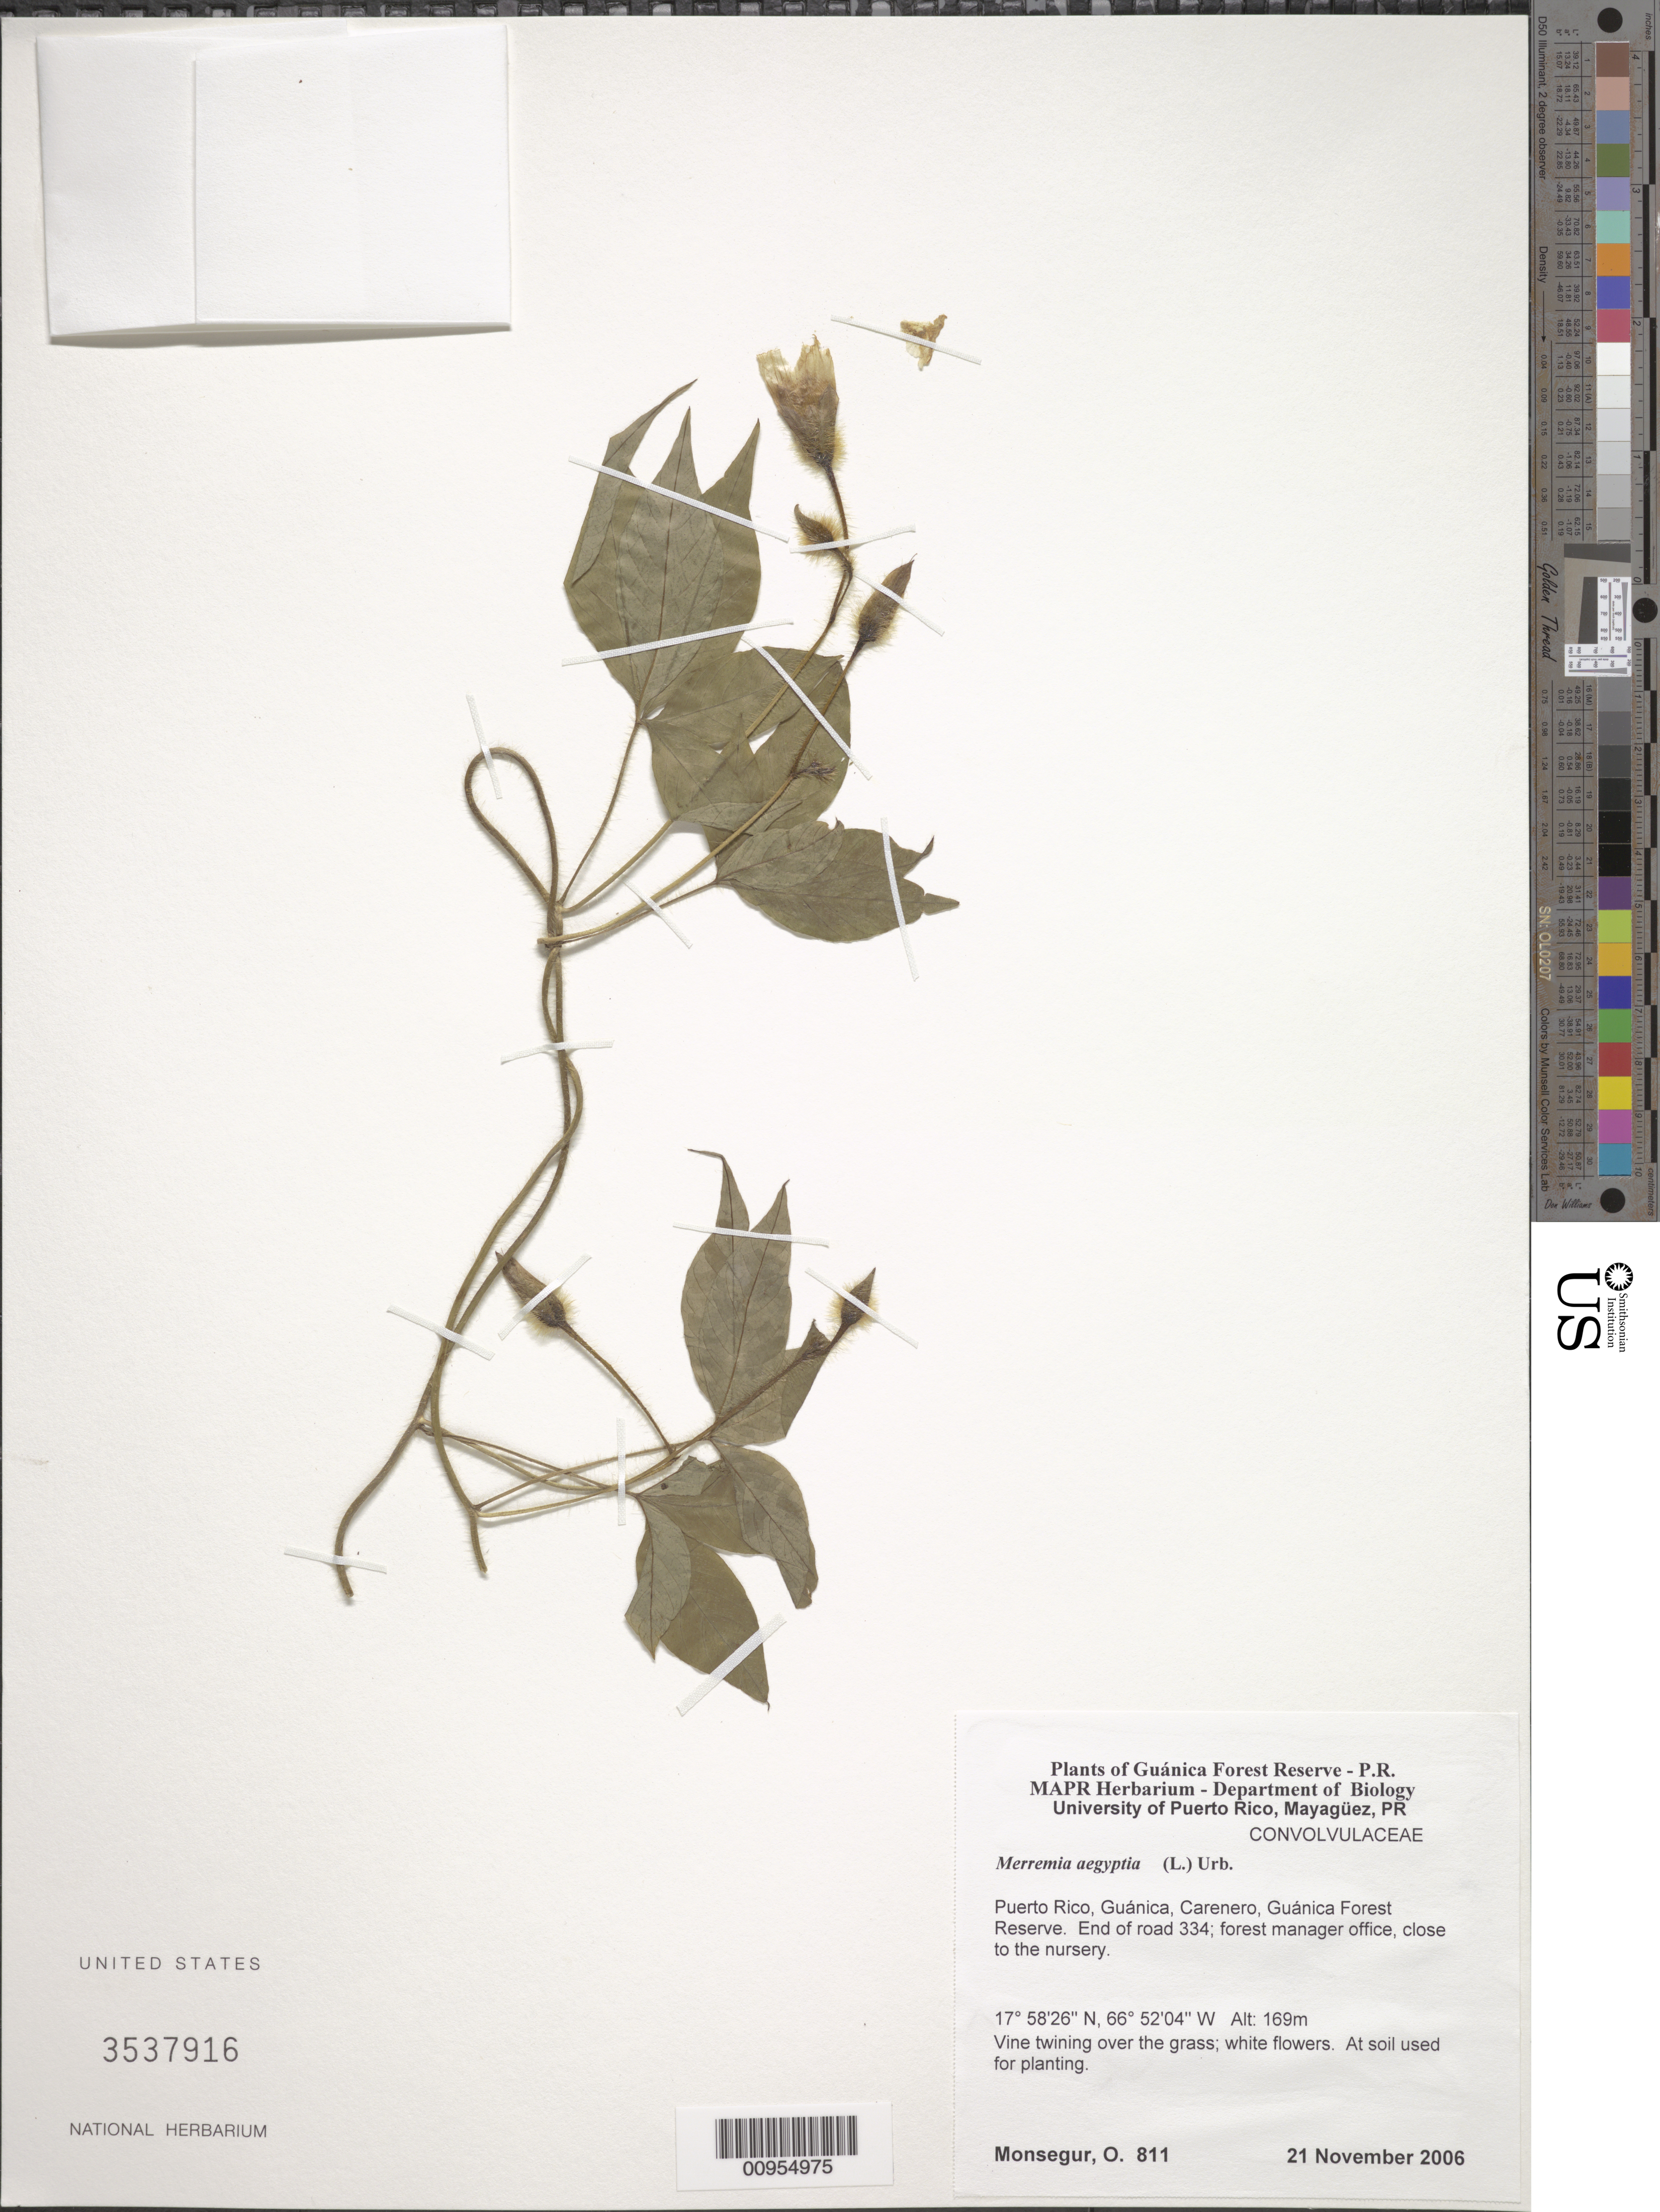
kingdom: Plantae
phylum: Tracheophyta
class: Magnoliopsida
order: Solanales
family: Convolvulaceae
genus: Distimake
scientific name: Distimake aegyptius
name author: (L.) A. R. Simões & Staples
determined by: Strong, Mark T., (BOT), Smithsonian Institution - National Museum of Natural History (UNITED STATES)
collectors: O. Monsegur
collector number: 811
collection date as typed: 21 Nov 2006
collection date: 2006-11-21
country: Puerto Rico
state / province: Guánica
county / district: Carenero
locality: Guánica Forest Reserve. End of road 334; forest manager office, close to the nursery.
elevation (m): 169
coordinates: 17.58258, 66.52043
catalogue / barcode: US 3537916